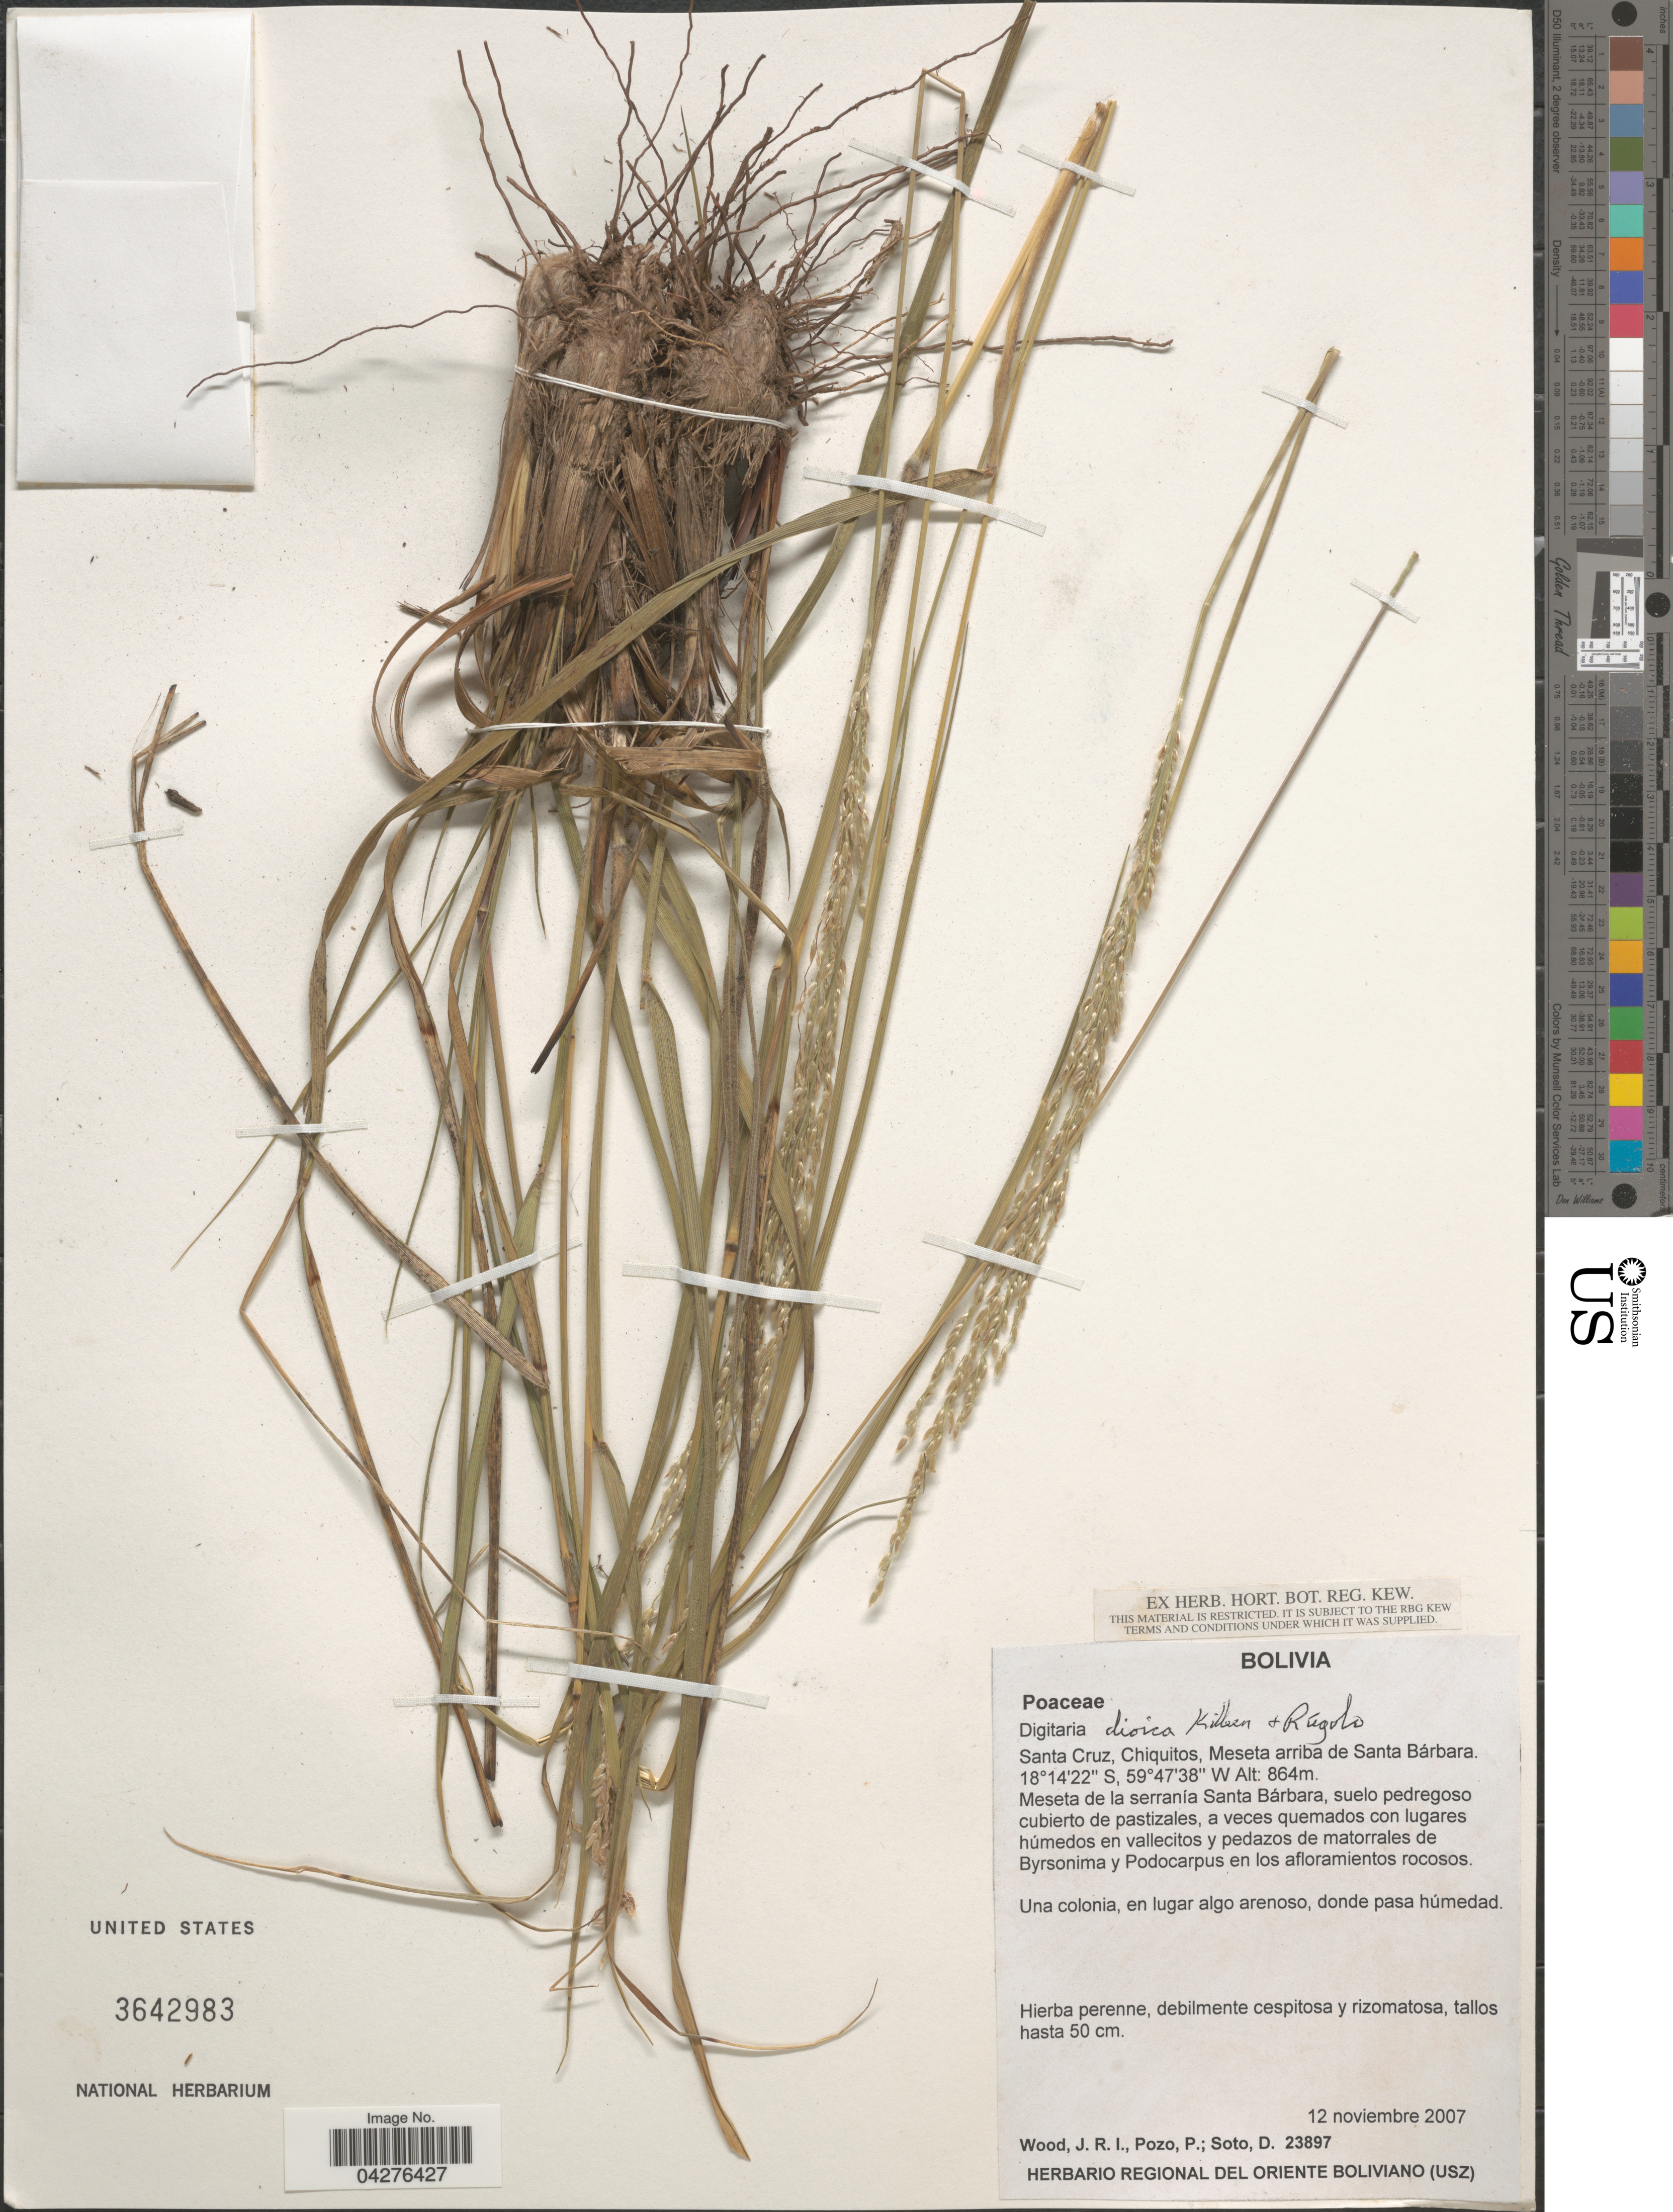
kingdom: Plantae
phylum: Tracheophyta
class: Liliopsida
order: Poales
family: Poaceae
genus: Digitaria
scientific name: Digitaria dioica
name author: T. Killeen & Rúgolo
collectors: J. R. I. Wood, P. Pozo & D. Soto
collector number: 23897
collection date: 2007-11-12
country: Bolivia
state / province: Santa Cruz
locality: Chiquitos, Meseta arriba de Santa Bárbara. Meseta de la serrania Santa Bárbara.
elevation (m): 864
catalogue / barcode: US 3642983